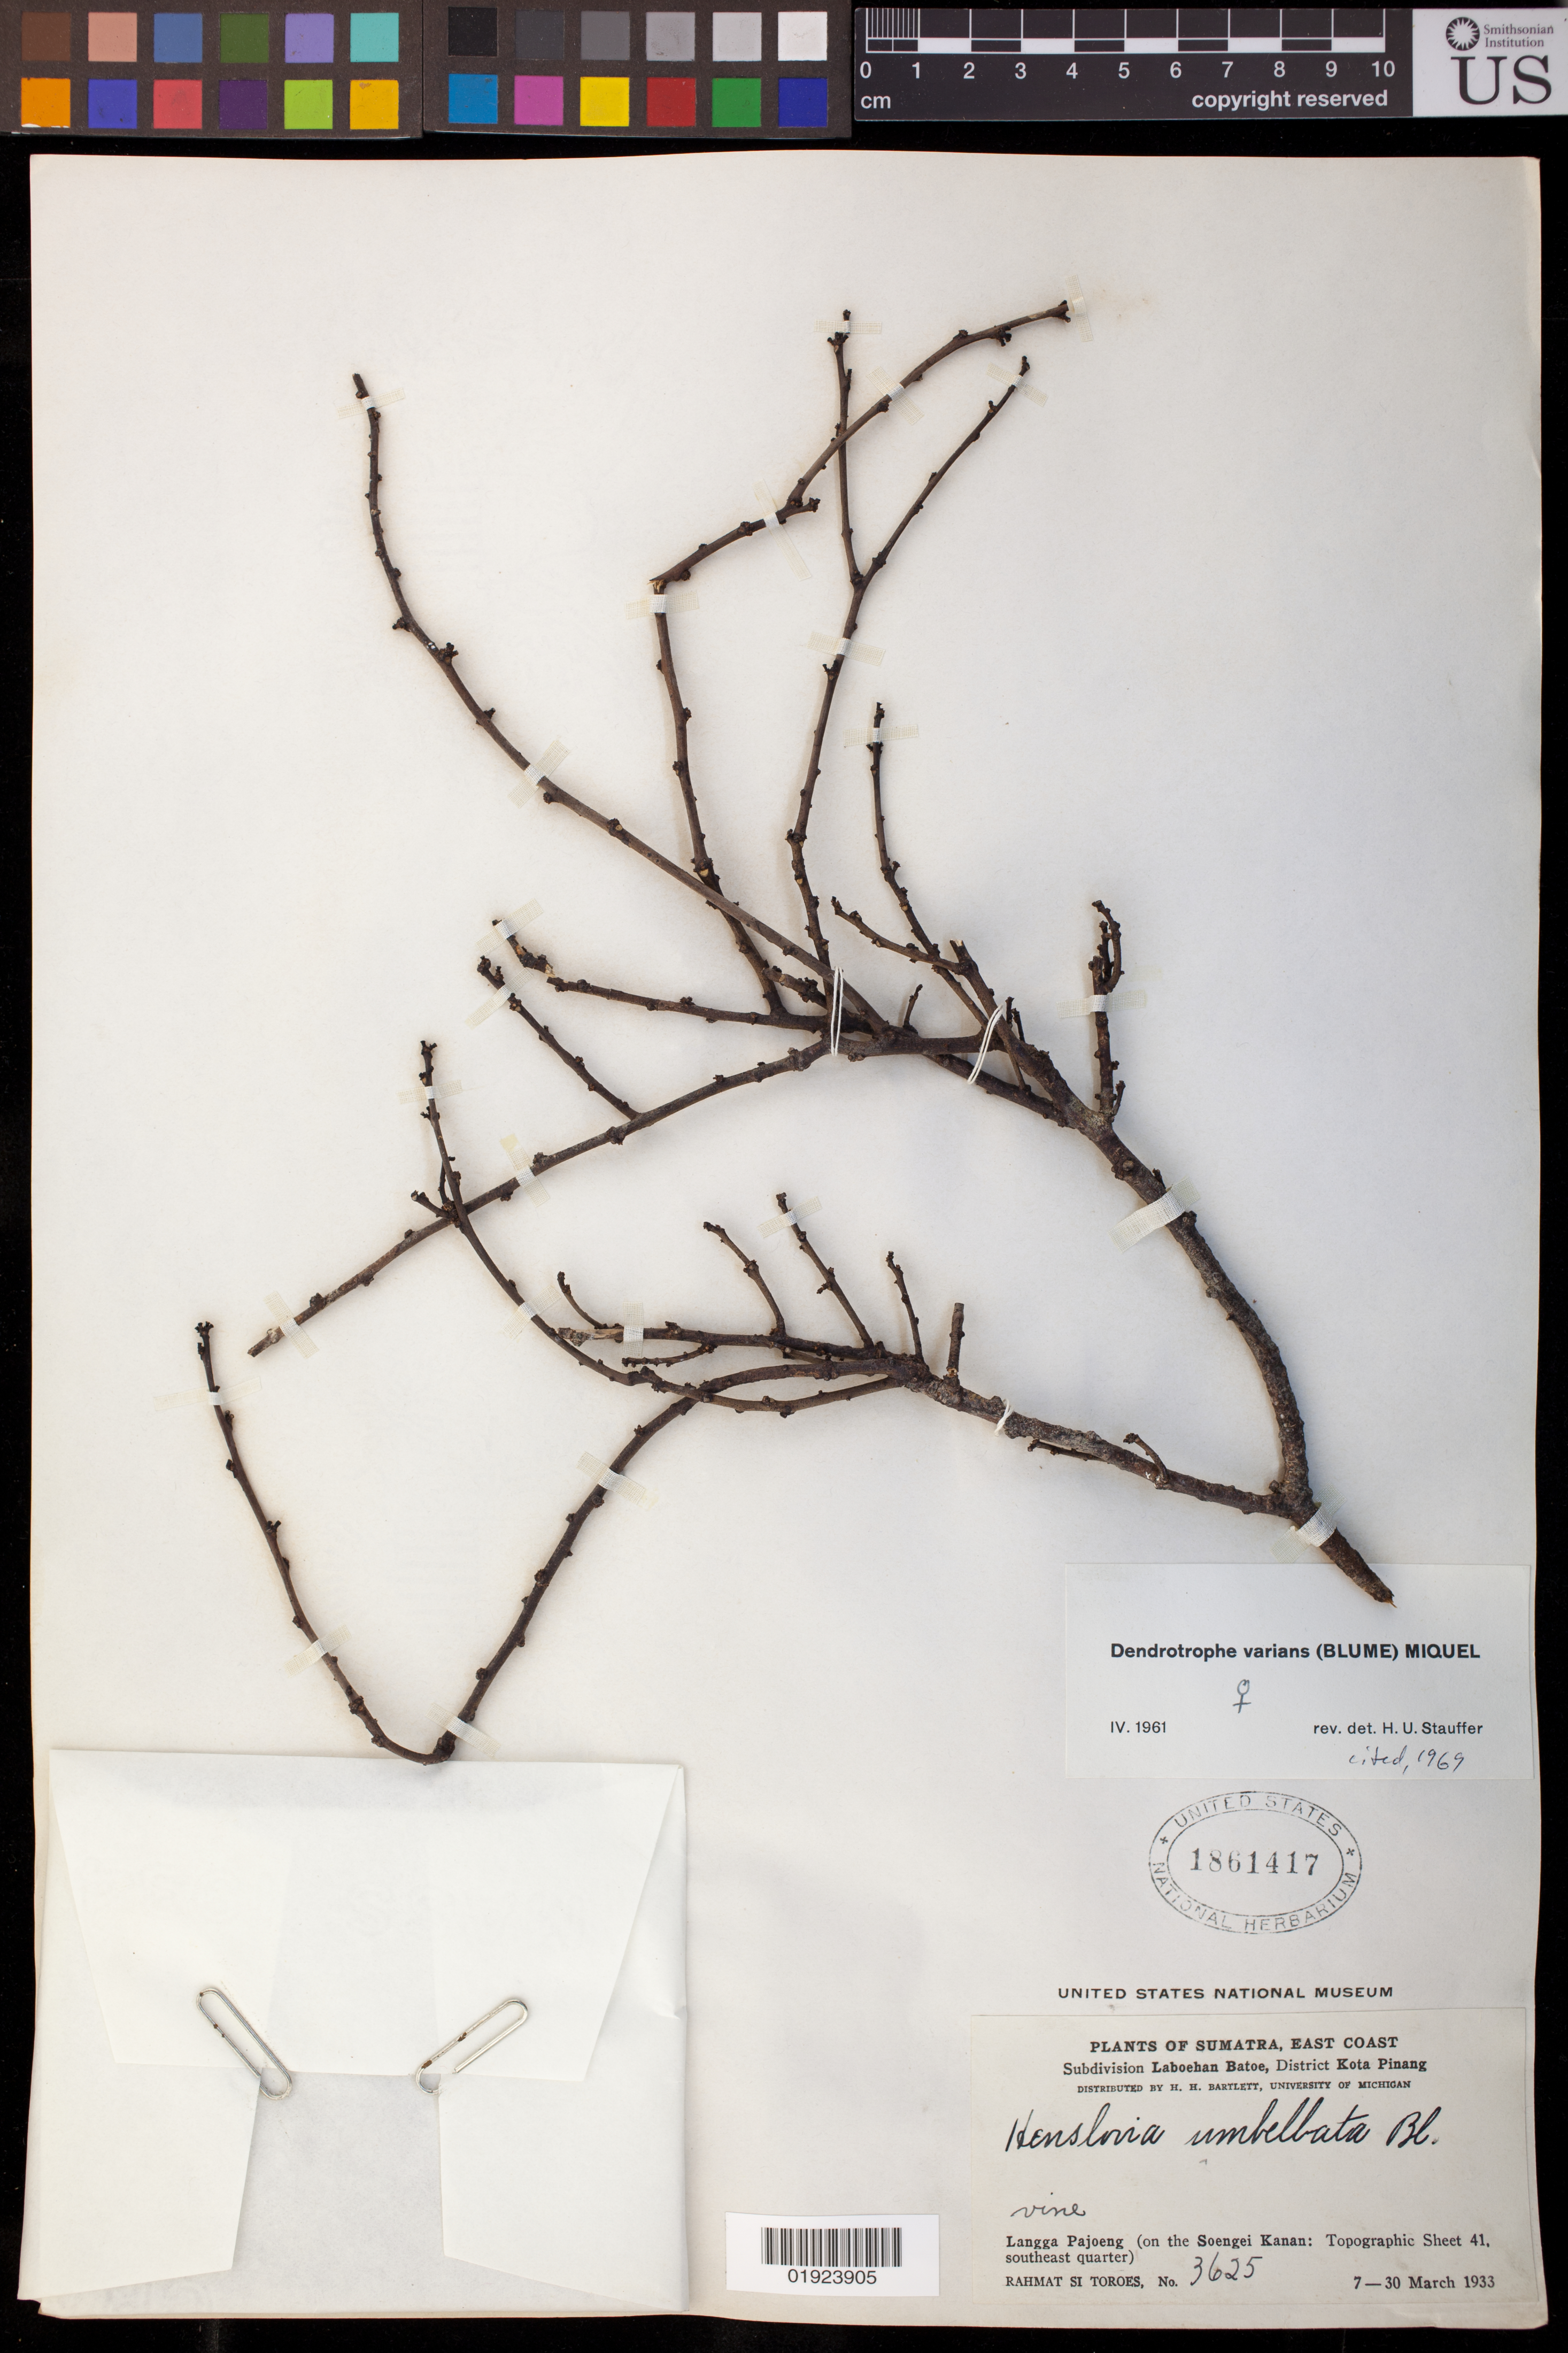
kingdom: Plantae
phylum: Tracheophyta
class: Magnoliopsida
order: Santalales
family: Amphorogynaceae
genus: Dendrotrophe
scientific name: Dendrotrophe varians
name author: (Blume) Miq.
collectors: Rahmat Si Boeea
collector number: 3625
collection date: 1933-03-07/1933-03-30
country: Indonesia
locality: Langga Pajoeng [Langgapayung]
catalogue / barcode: US 1861417